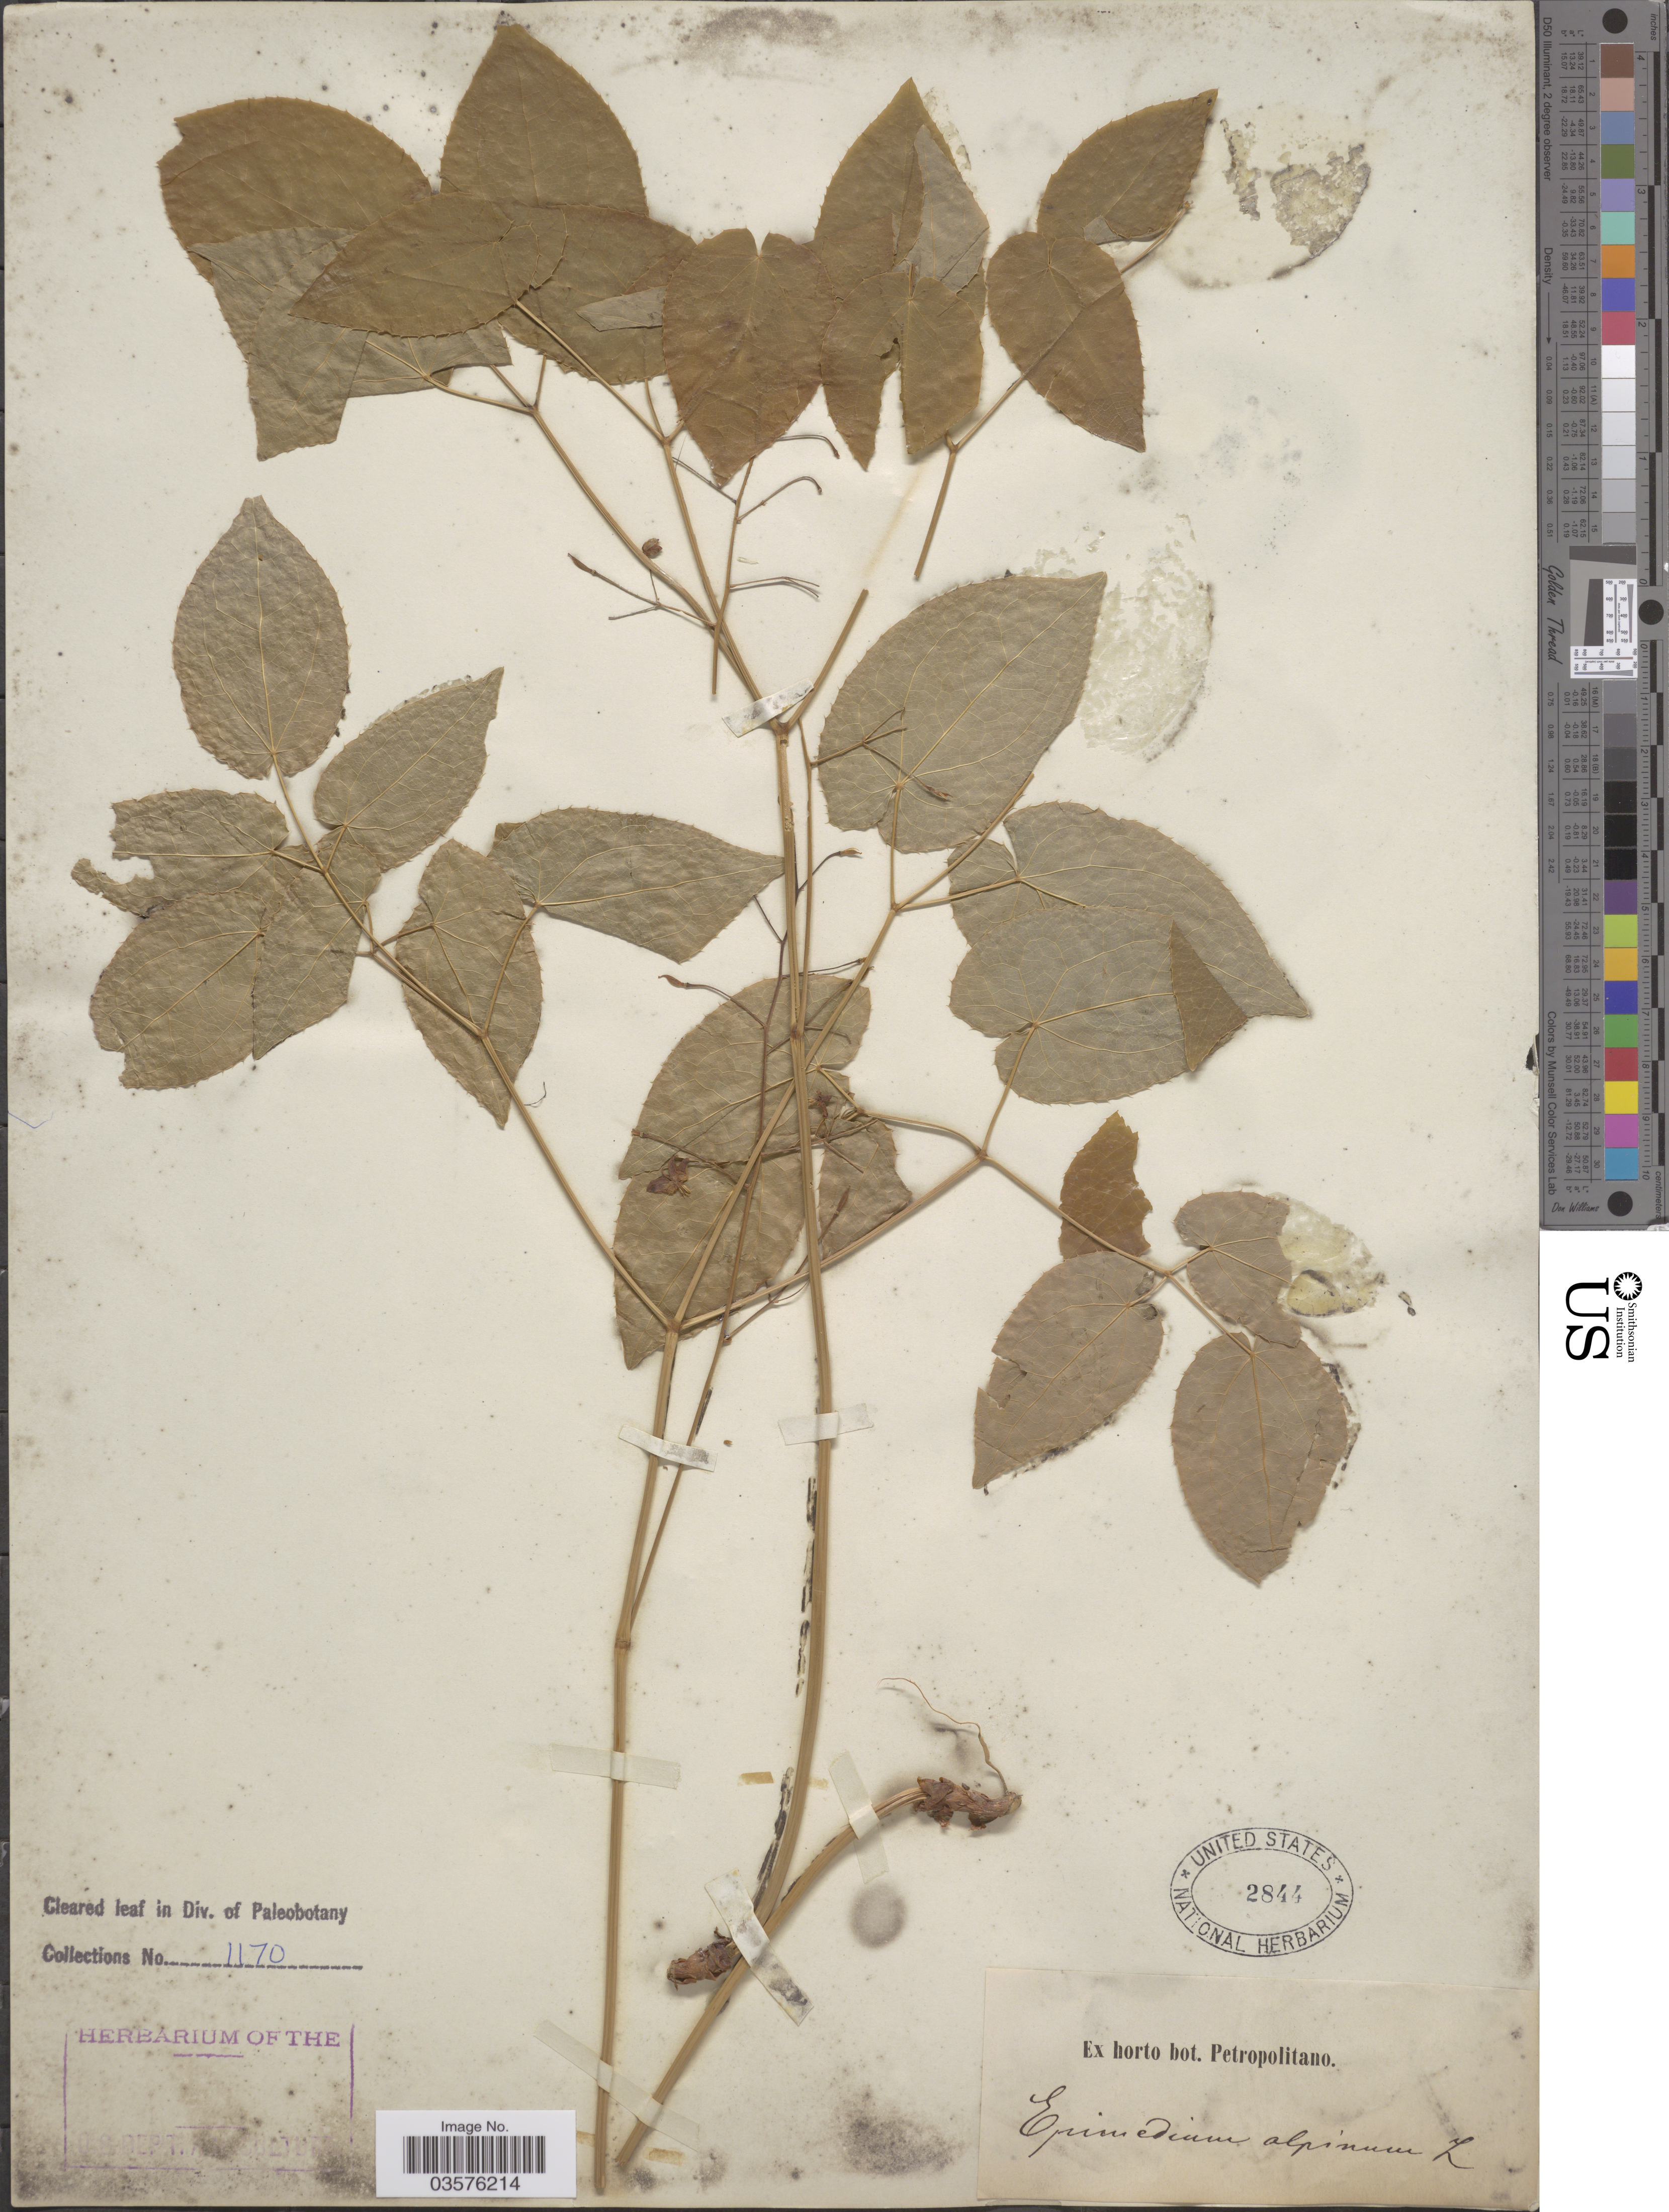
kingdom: Plantae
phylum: Tracheophyta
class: Magnoliopsida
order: Ranunculales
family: Berberidaceae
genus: Epimedium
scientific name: Epimedium alpinum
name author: L.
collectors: ex Horto Bot. Petropolitano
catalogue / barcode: US 2844